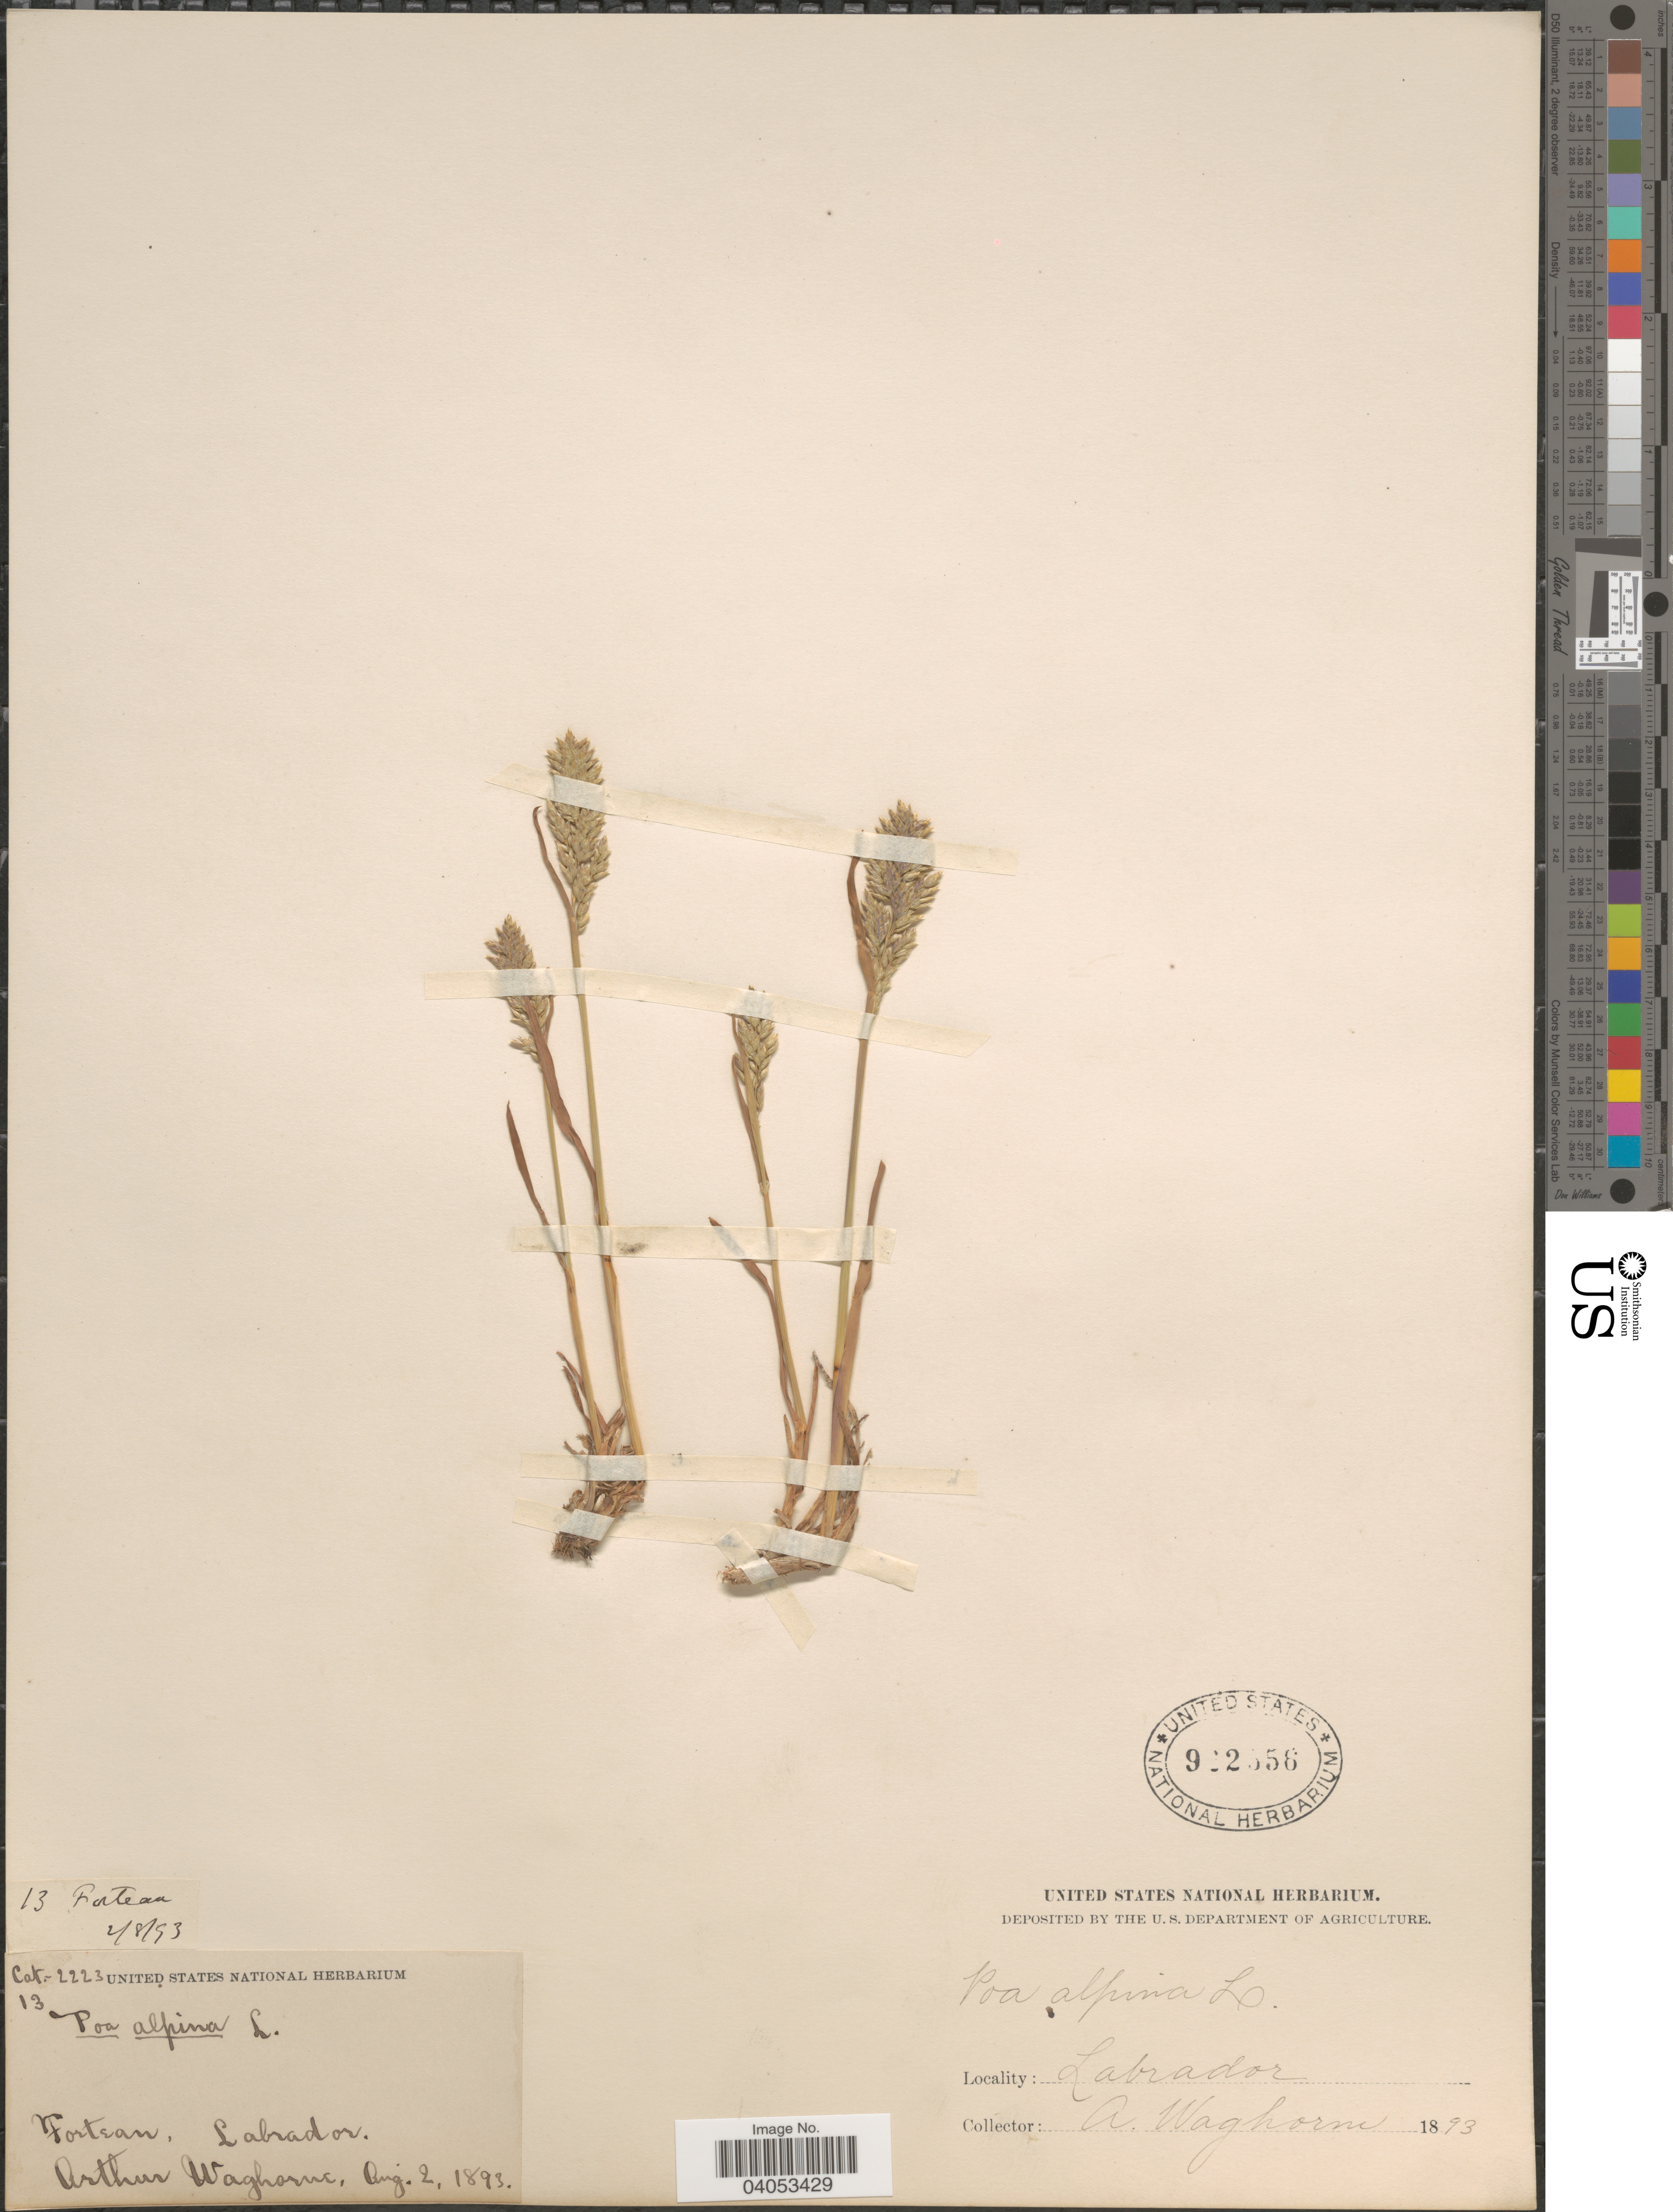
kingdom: Plantae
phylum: Tracheophyta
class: Liliopsida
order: Poales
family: Poaceae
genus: Poa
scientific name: Poa alpina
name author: L.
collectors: A. Waghorne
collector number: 13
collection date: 1893-08-02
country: Canada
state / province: Newfoundland and Labrador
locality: Forteau, Labrador.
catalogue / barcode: US 922556